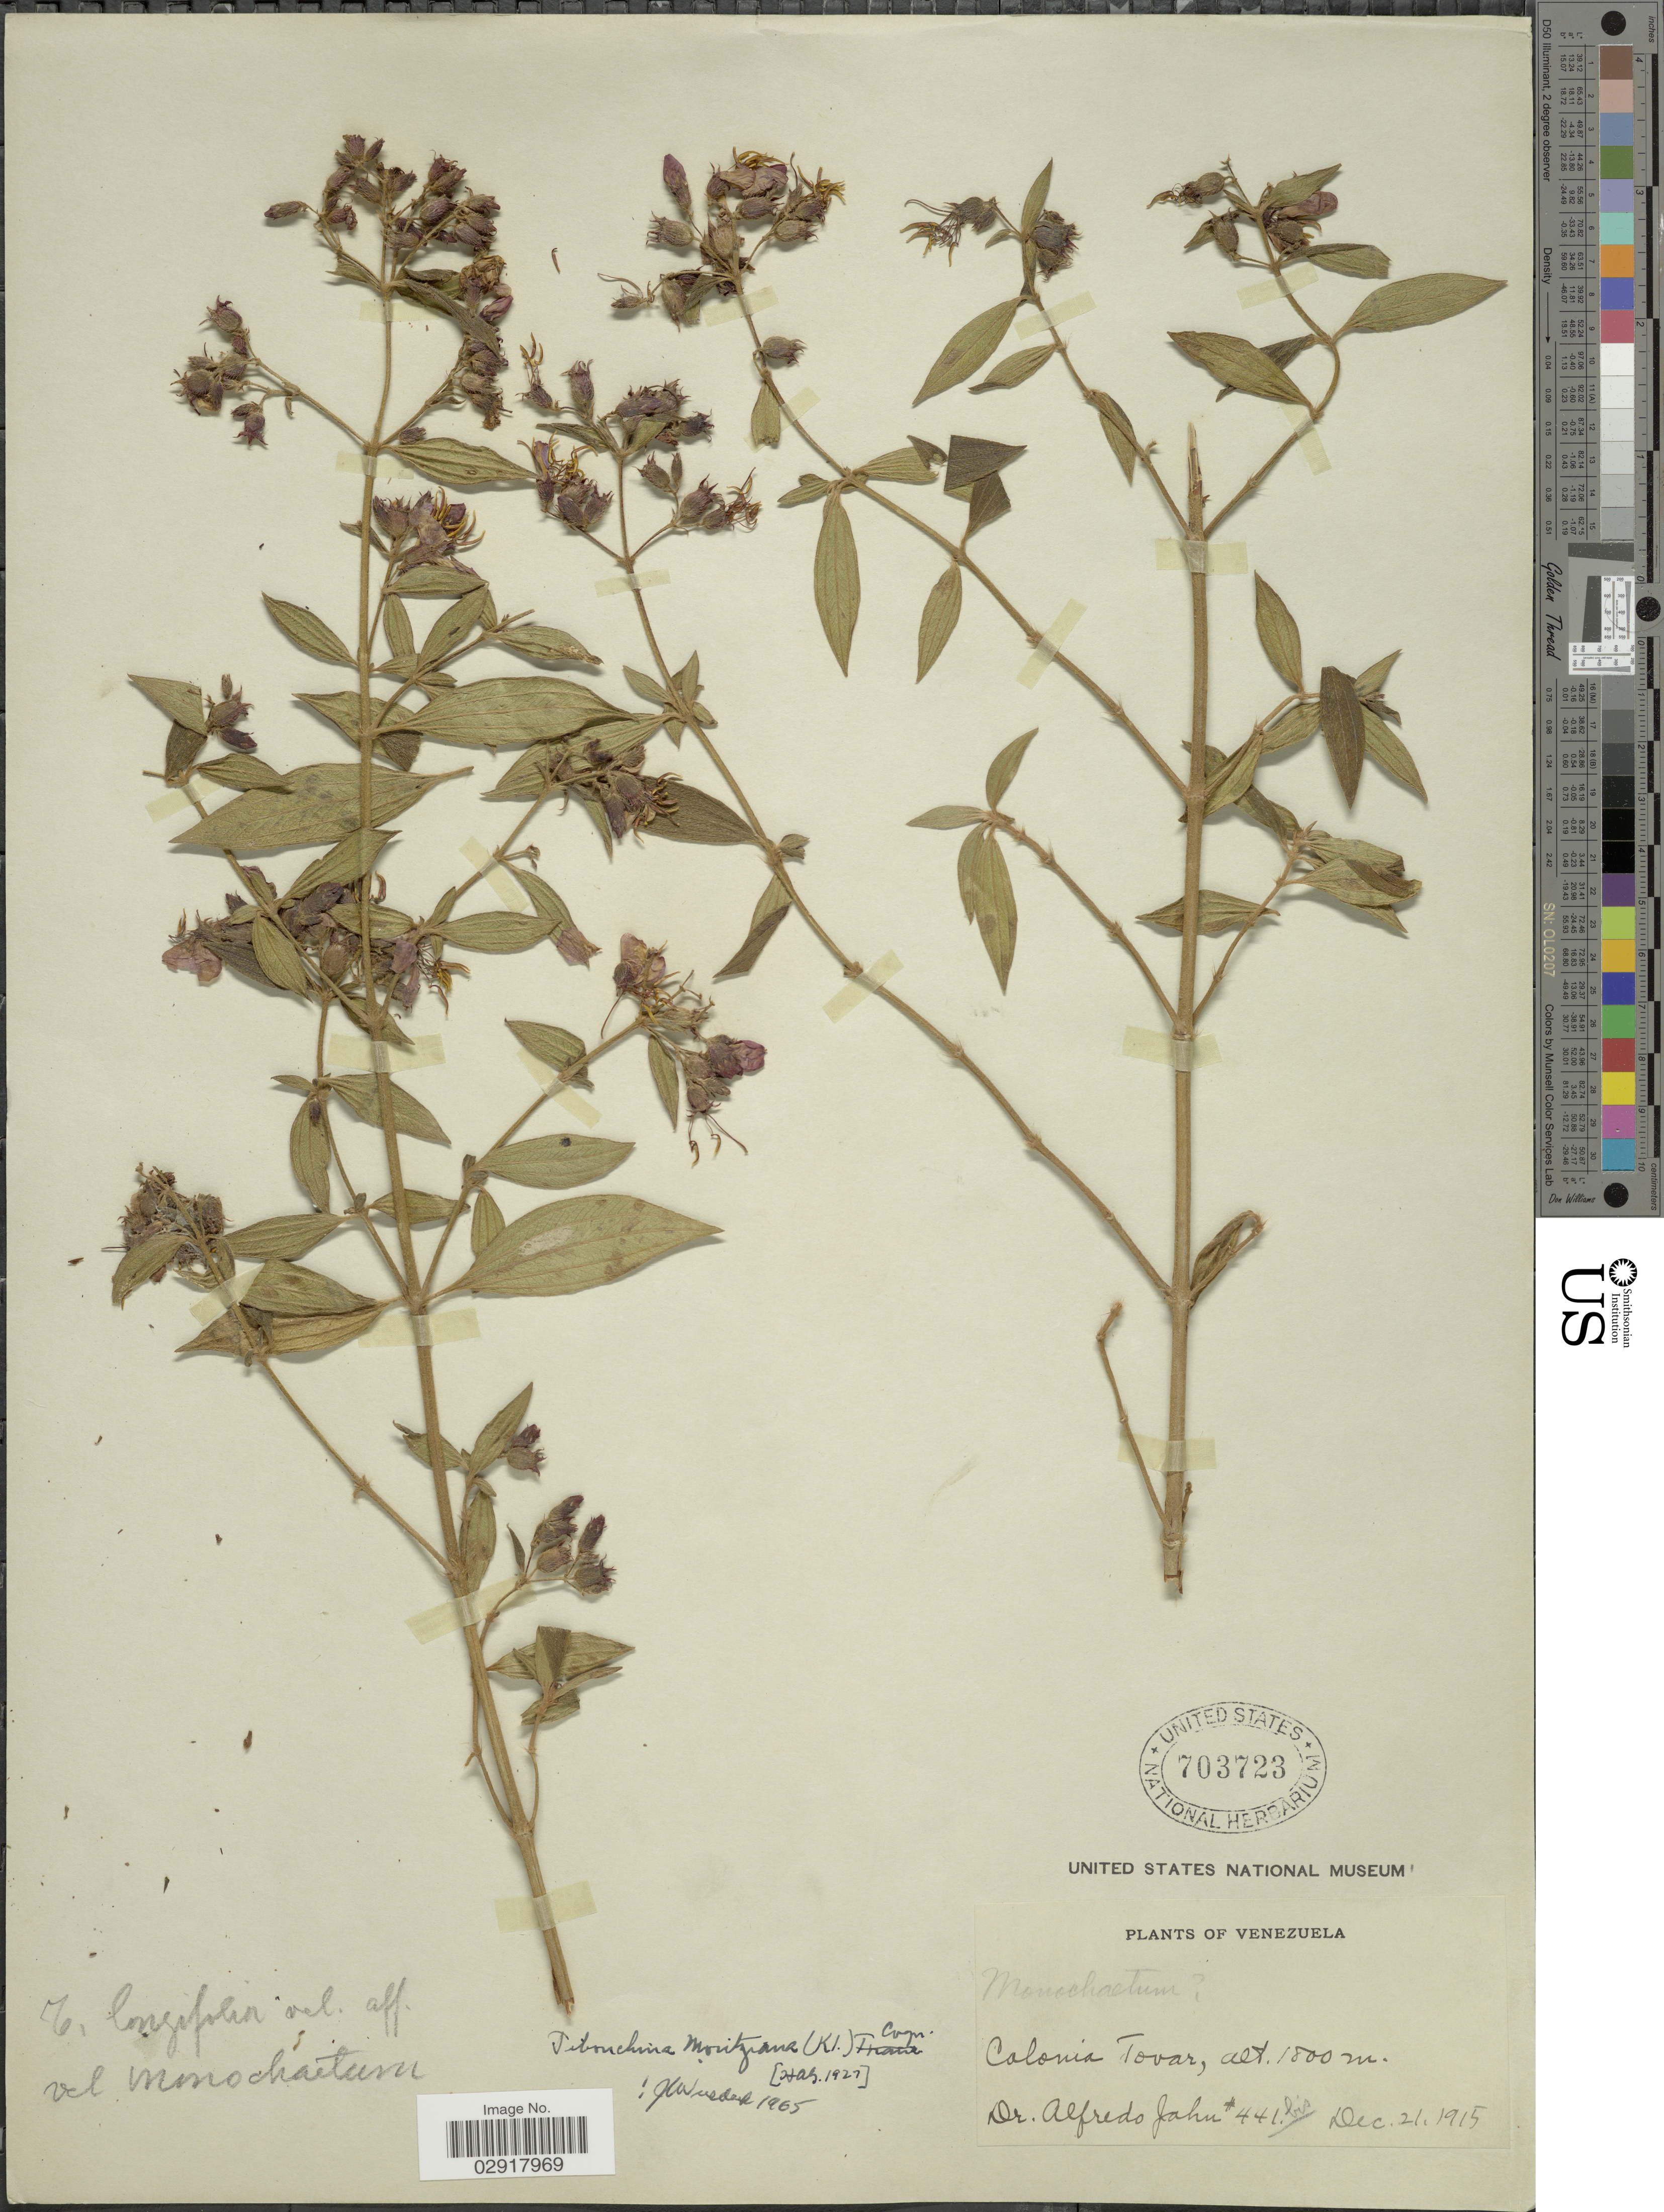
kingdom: Plantae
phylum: Tracheophyta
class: Magnoliopsida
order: Myrtales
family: Melastomataceae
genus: Chaetogastra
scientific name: Chaetogastra geitneriana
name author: Schltdl.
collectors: A. Jahn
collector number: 441 bis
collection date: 1915-12-21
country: Venezuela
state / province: Aragua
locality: Colonia Tovar.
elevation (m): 1800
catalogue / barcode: US 7037236